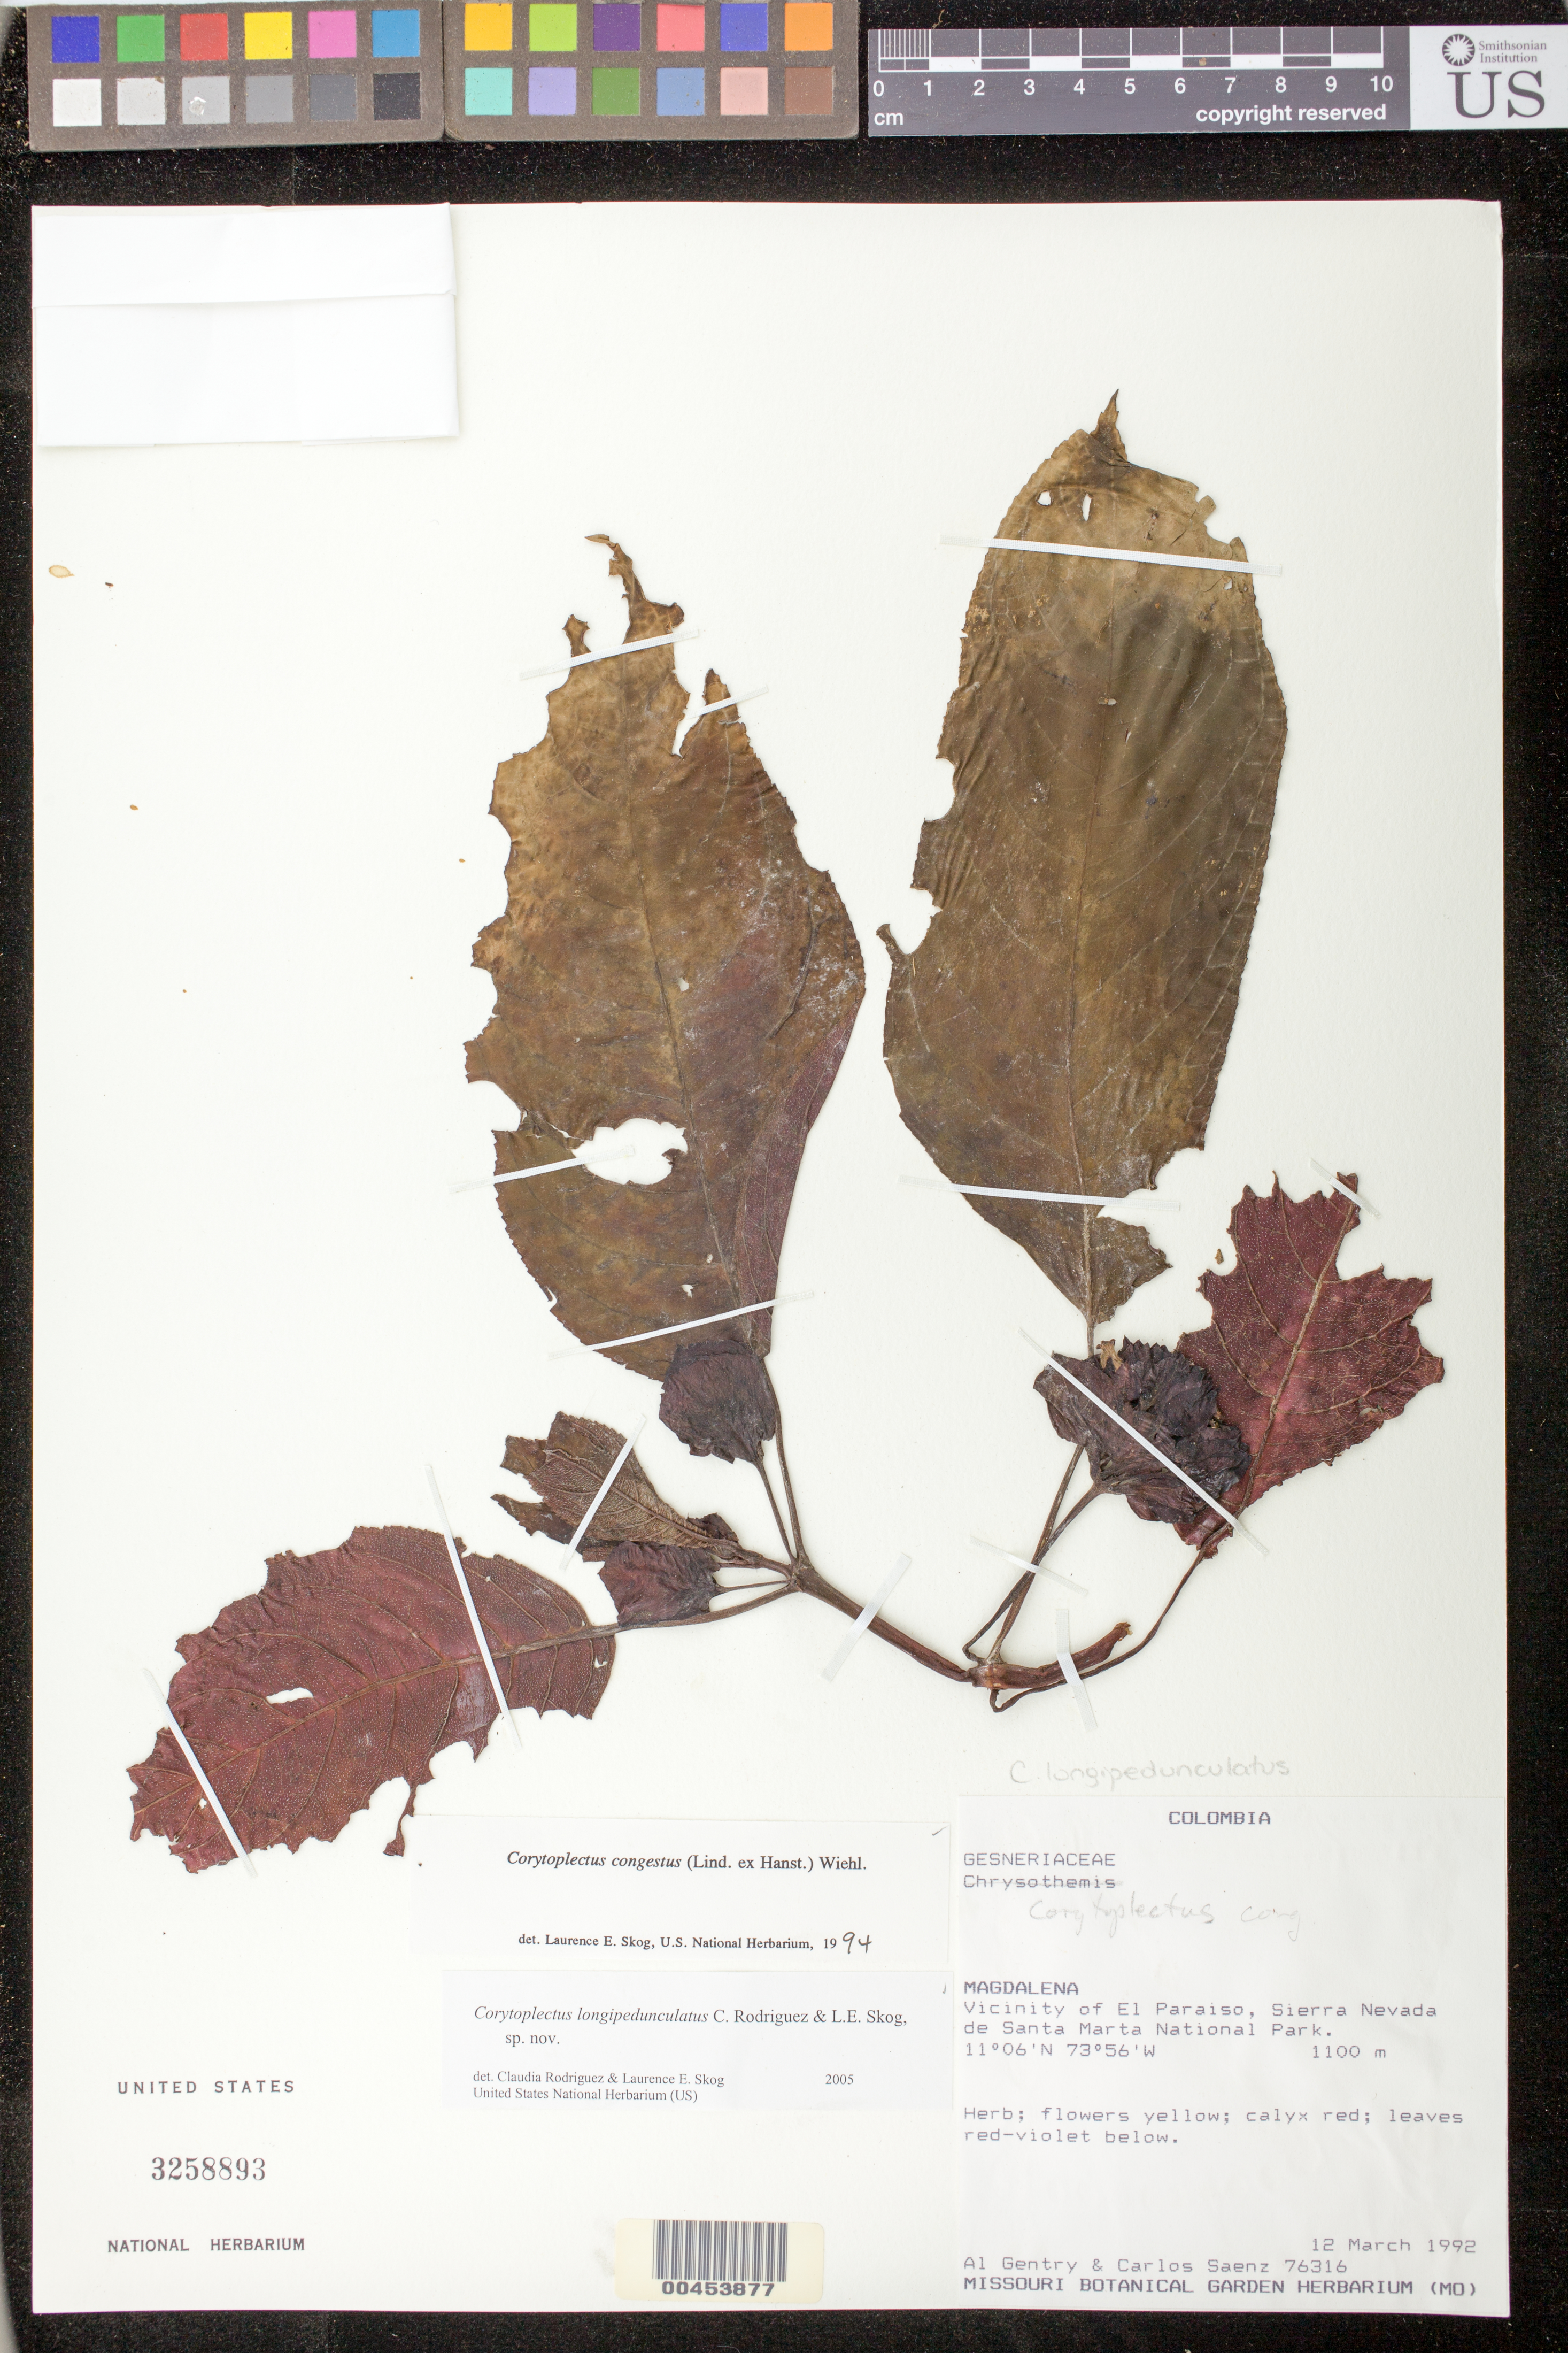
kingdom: Plantae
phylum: Tracheophyta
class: Magnoliopsida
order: Lamiales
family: Gesneriaceae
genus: Corytoplectus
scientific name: Corytoplectus longipedunculatus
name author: Rodr.-Flores & L.E. Skog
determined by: Rodríguez-Flores, C. I.; Skog, L. E.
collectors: A. H. Gentry & C. Saenz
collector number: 76316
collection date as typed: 12 Mar 1992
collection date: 1992-03-12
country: Colombia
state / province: Magdalena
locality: El Paraiso, Sierra Nevada de Santa Marta National Park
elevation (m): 1100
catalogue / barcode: US 3258893